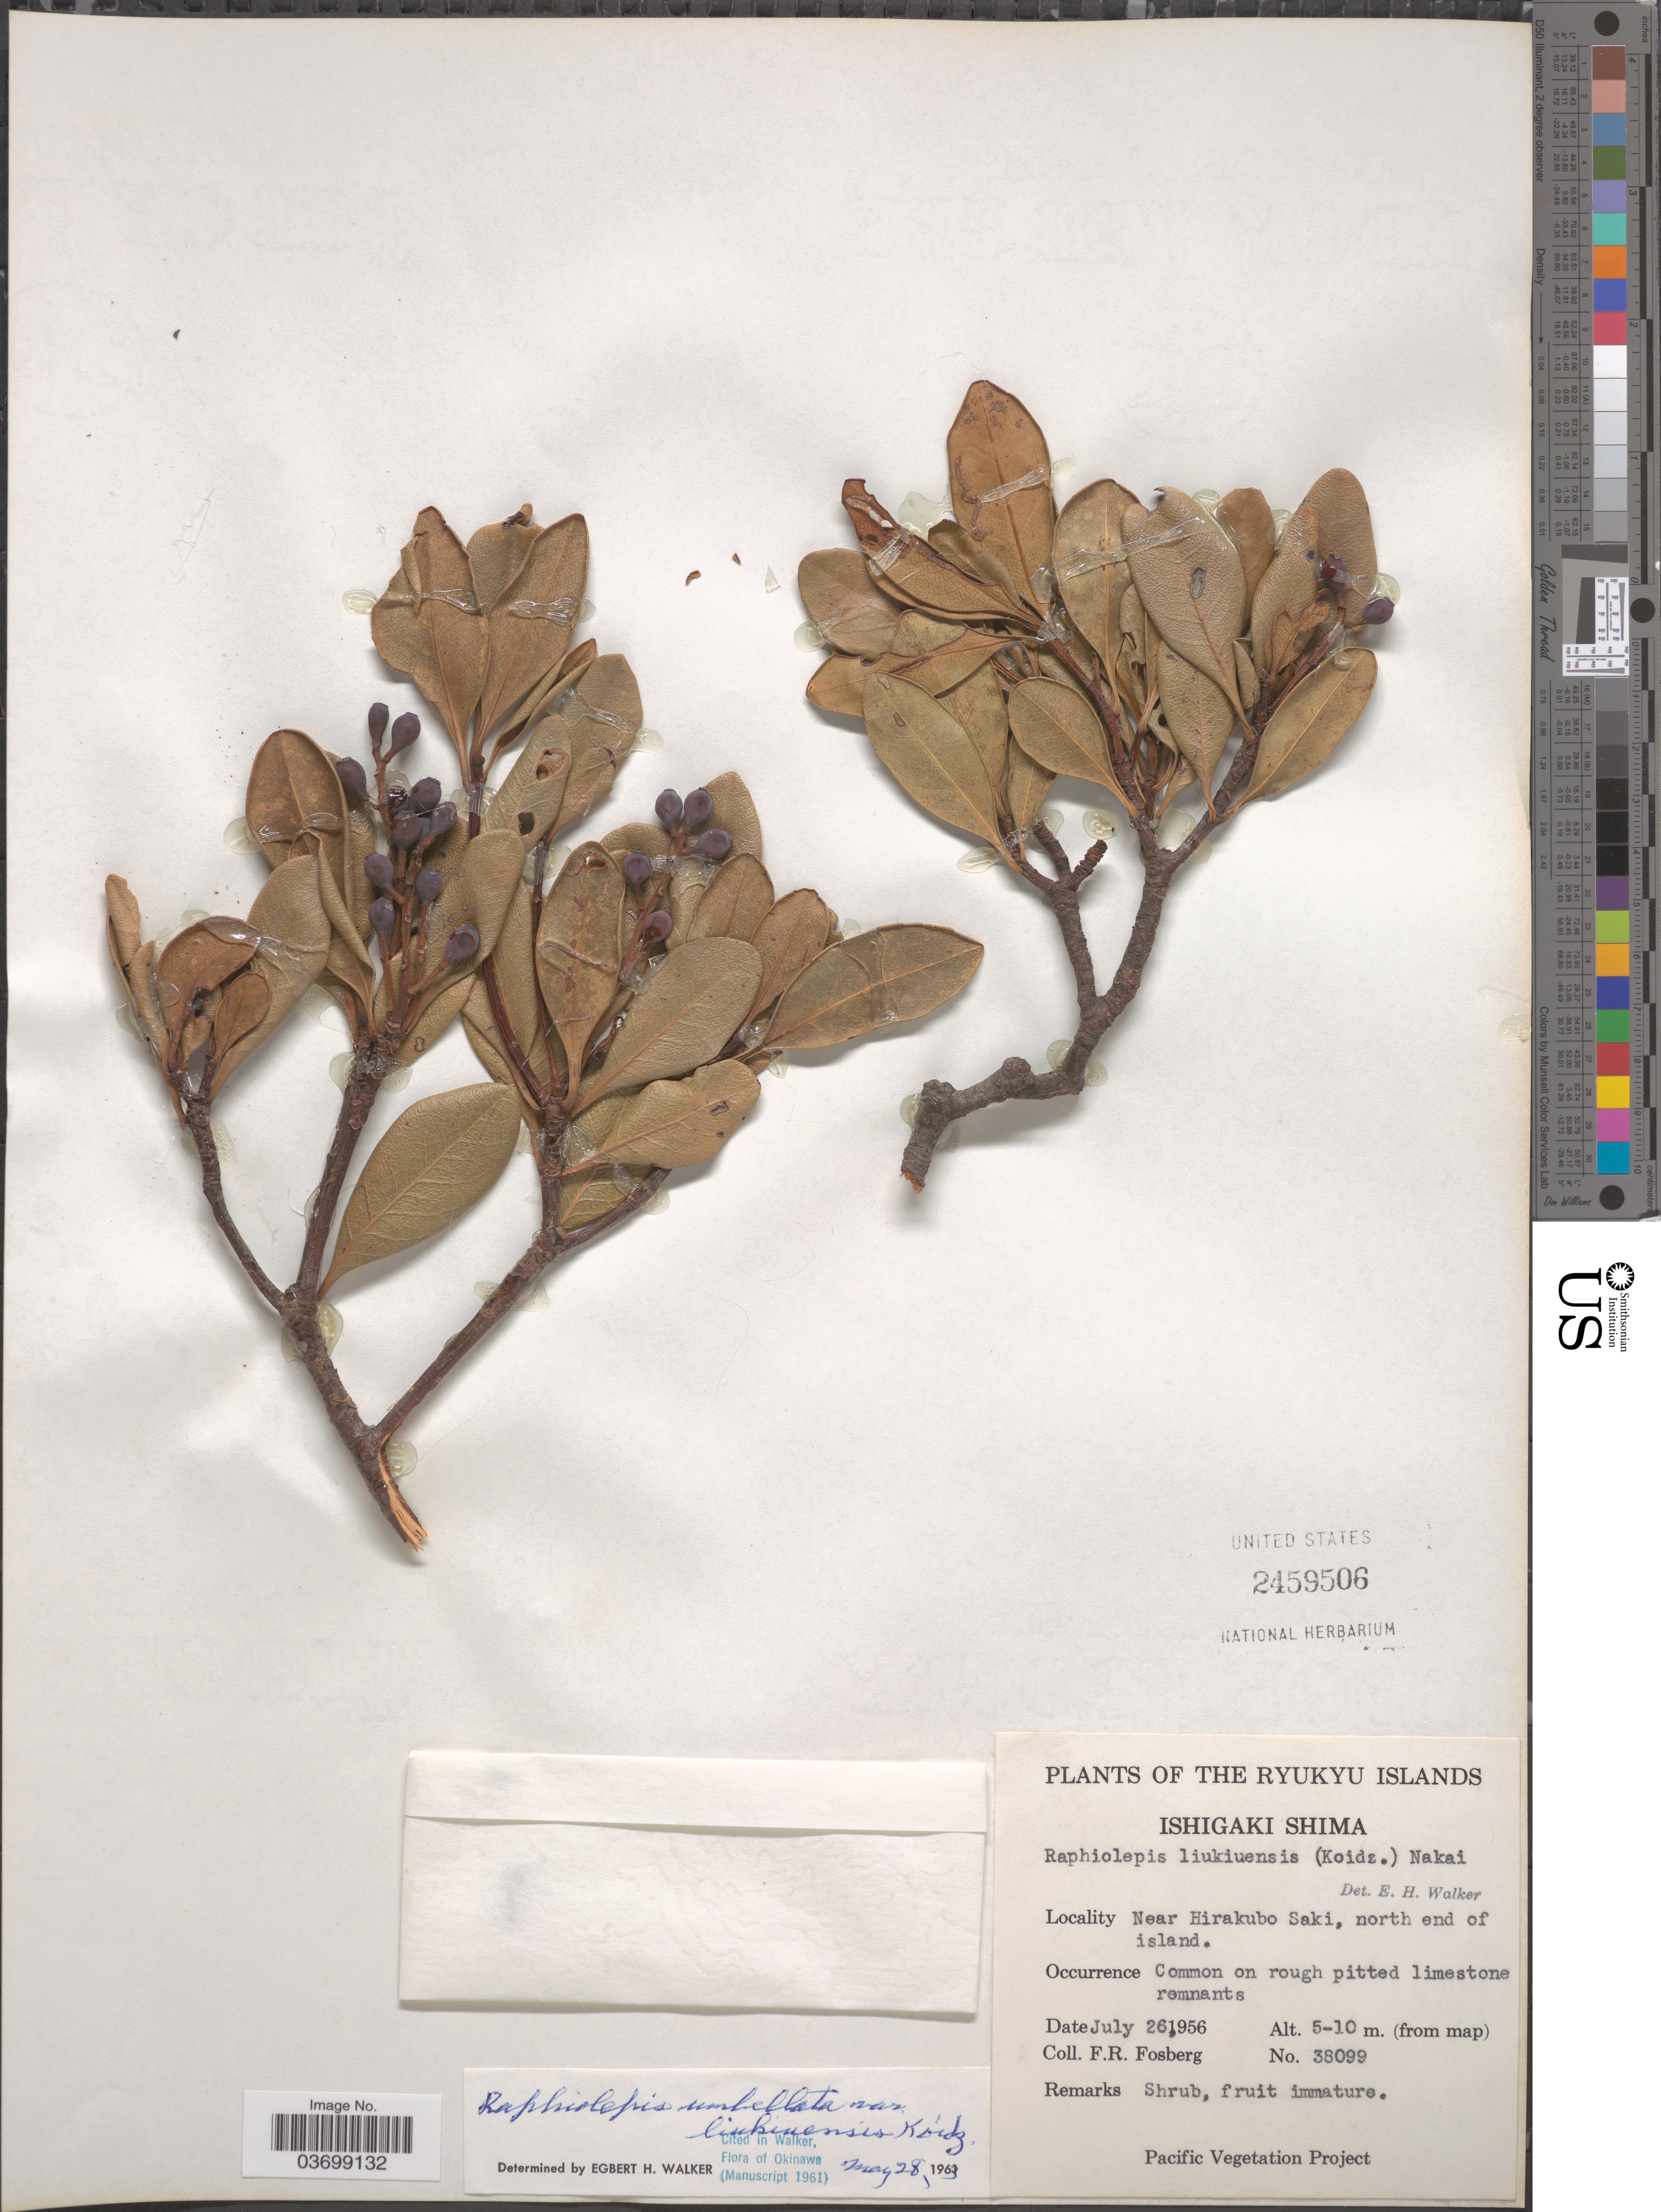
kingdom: Plantae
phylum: Tracheophyta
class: Magnoliopsida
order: Rosales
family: Rosaceae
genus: Rhaphiolepis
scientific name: Rhaphiolepis umbellata var. liukiuensis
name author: Koidz.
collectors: F. R. Fosberg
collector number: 38099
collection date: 1956-07-26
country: Japan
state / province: Okinawa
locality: The Ryukyu Islands. Ishigaki Shima. Near Hirakubo Saki, north end of island.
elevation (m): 5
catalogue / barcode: US 2459506